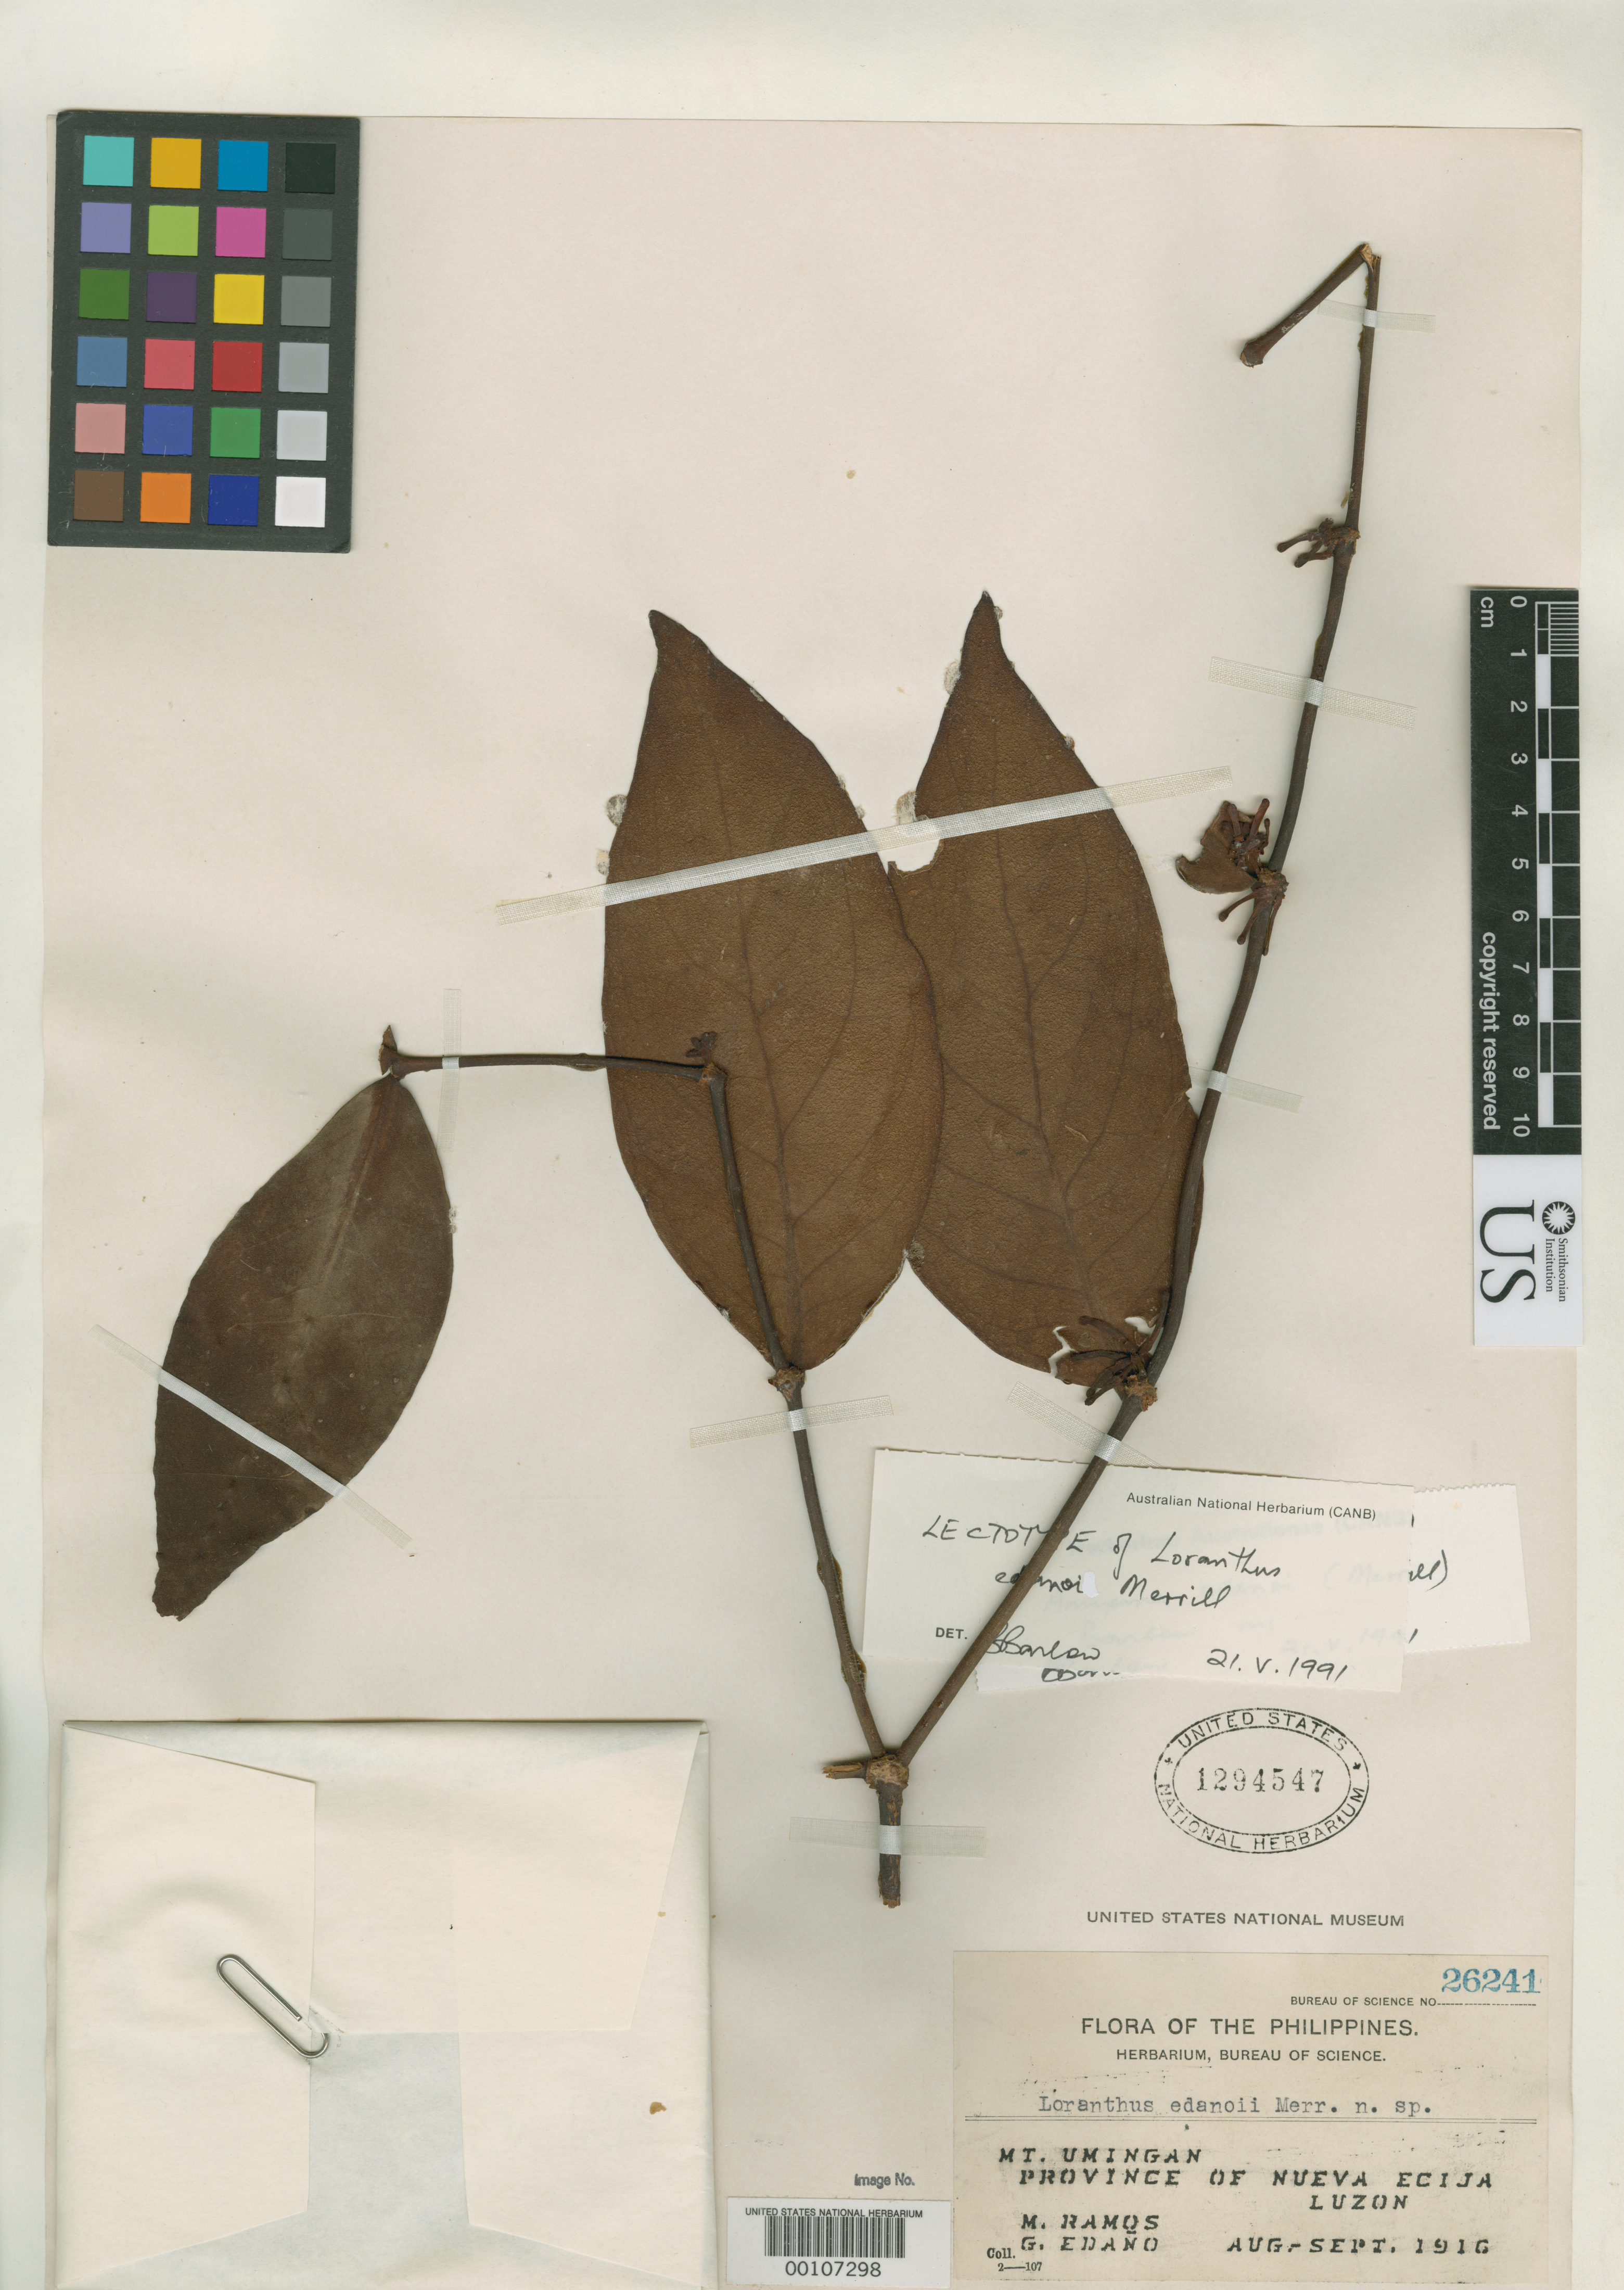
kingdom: Plantae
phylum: Tracheophyta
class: Magnoliopsida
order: Santalales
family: Loranthaceae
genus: Loranthus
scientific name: Loranthus edanoii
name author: Merr.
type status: Isotype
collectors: M. Ramos & G. E. Edaño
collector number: Bur. Sci. 26241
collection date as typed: Aug 1916 to -- Sep 1916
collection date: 1916-08/1916-09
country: Philippines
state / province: Central Luzon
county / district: Nueva Ecija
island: Luzon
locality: Mt. Umingan.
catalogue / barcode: US 1294547